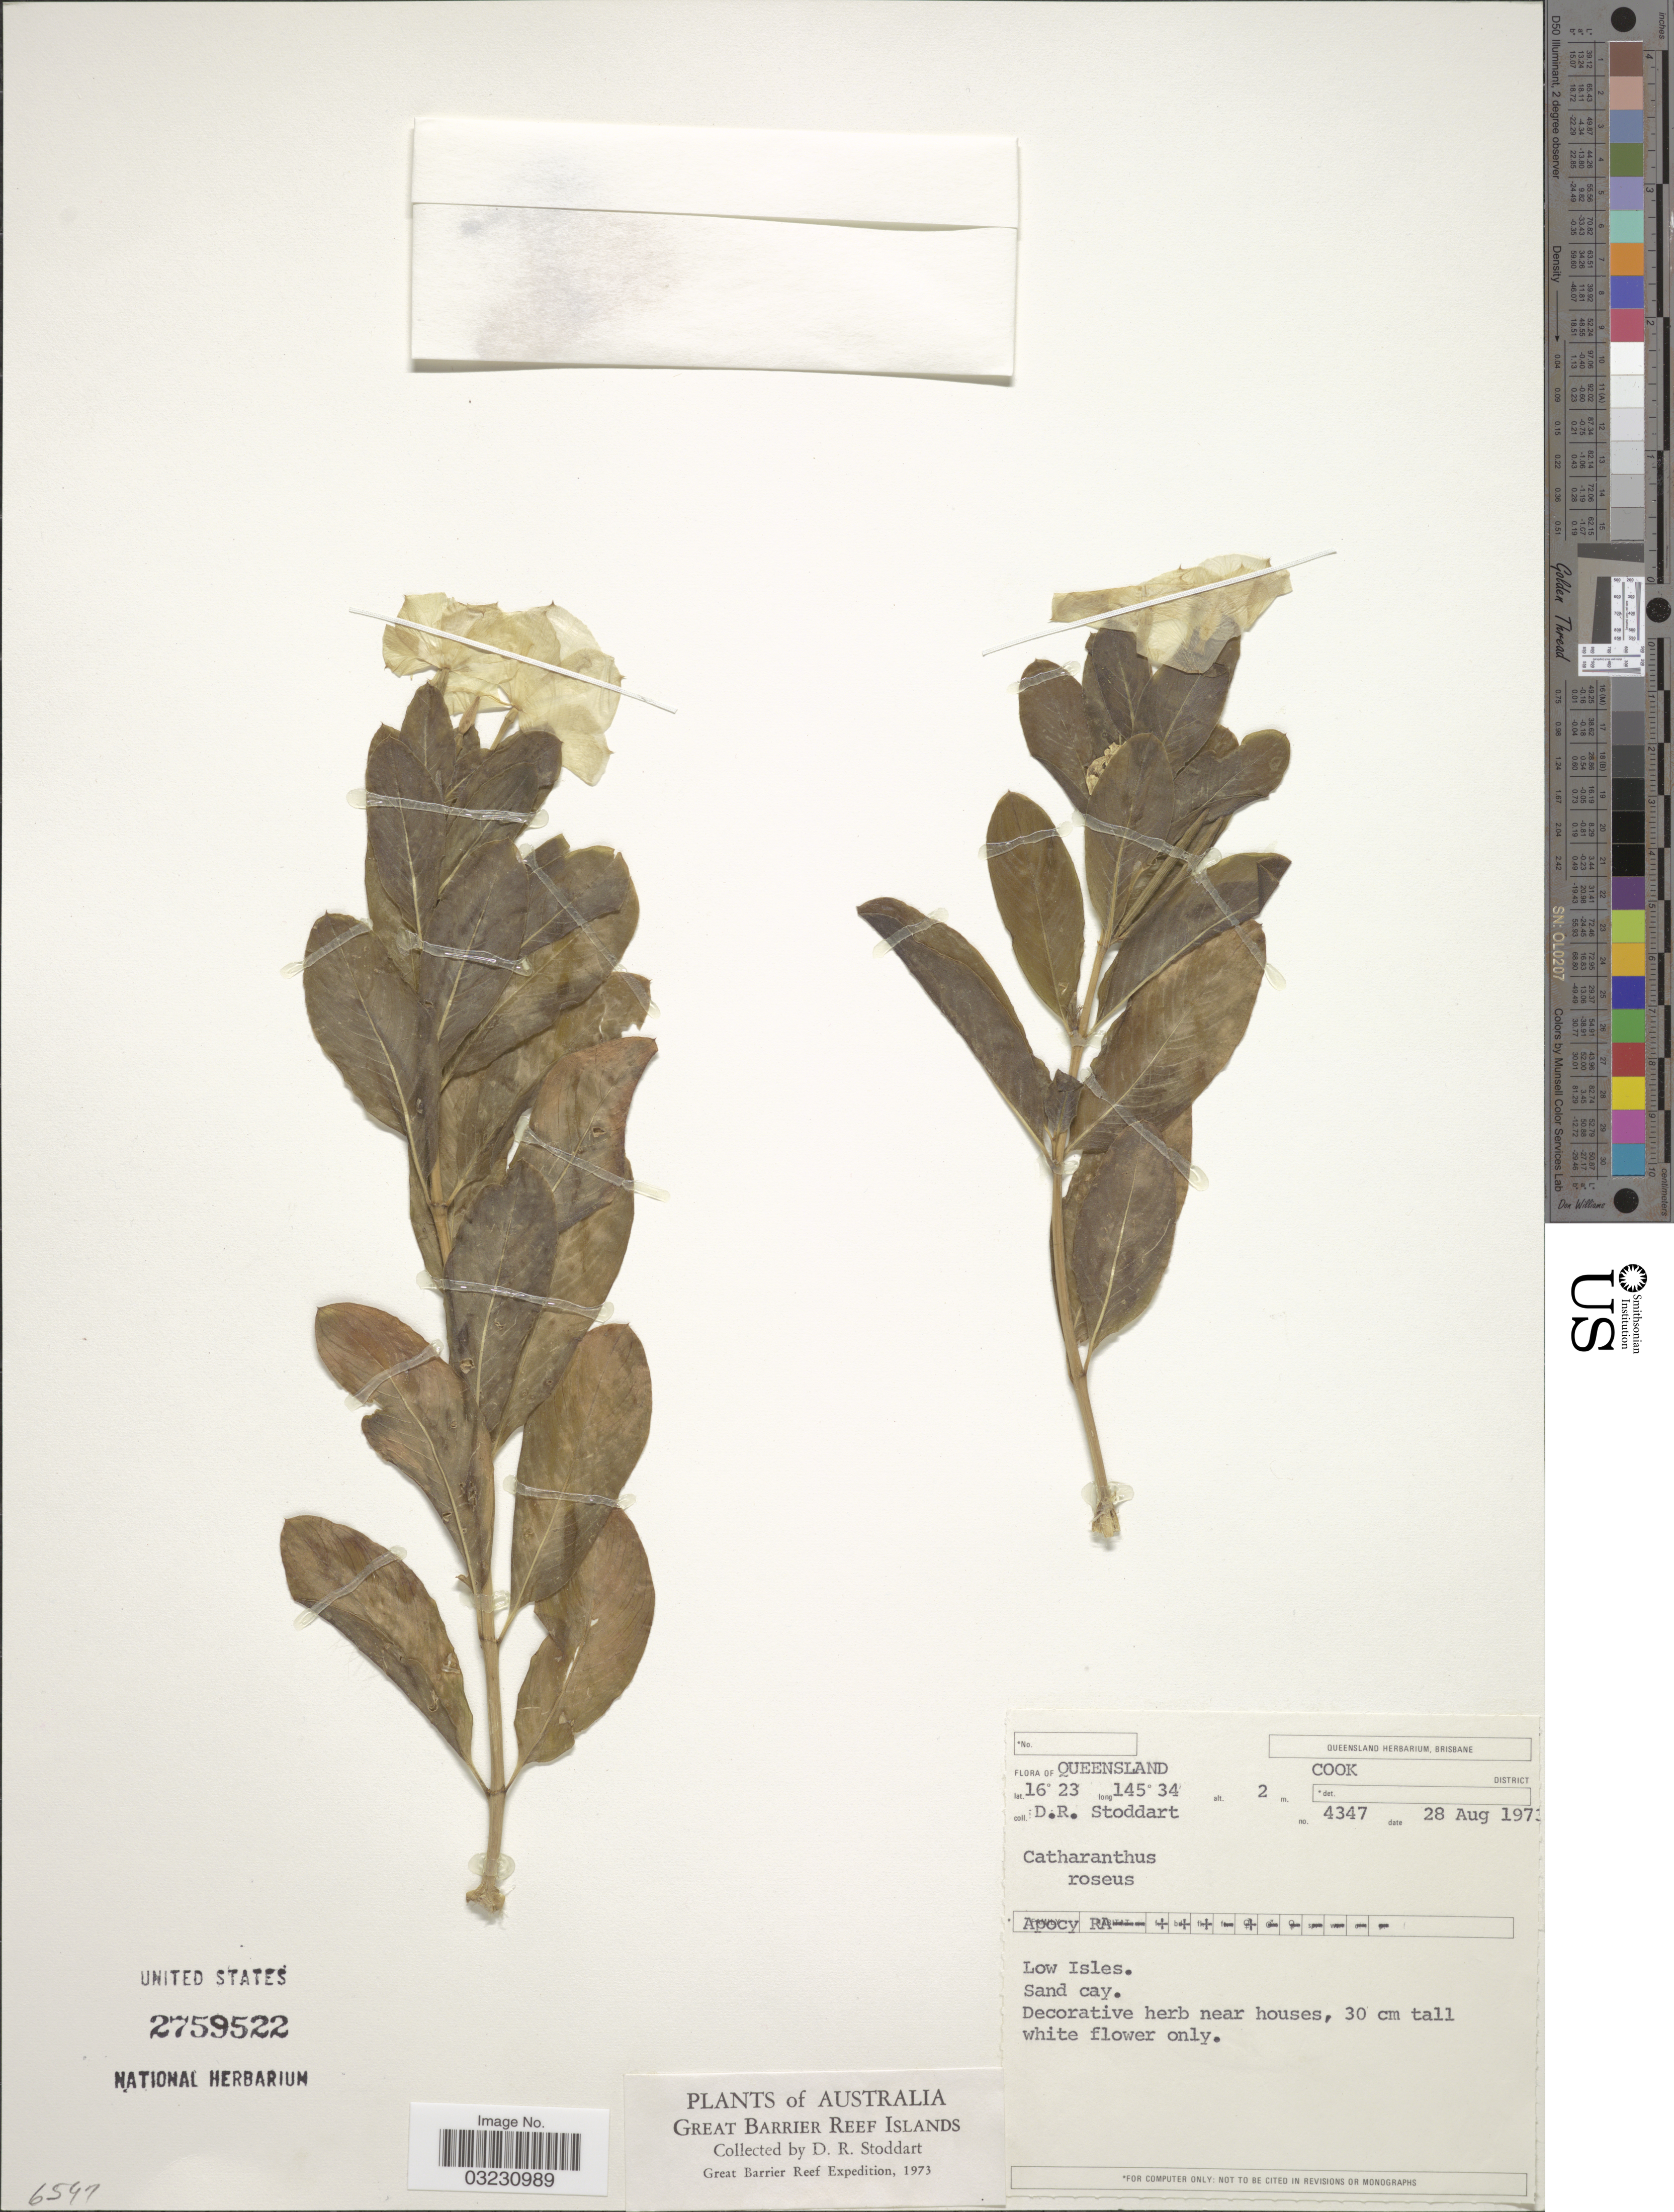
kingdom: Plantae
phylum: Tracheophyta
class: Magnoliopsida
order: Gentianales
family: Apocynaceae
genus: Catharanthus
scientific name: Catharanthus roseus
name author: (L.) G. Don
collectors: D. R. Stoddart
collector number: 4347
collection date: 1973-08-28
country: Australia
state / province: Queensland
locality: Cook District. Low Isles. Sand cay.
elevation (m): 2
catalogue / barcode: US 2759522